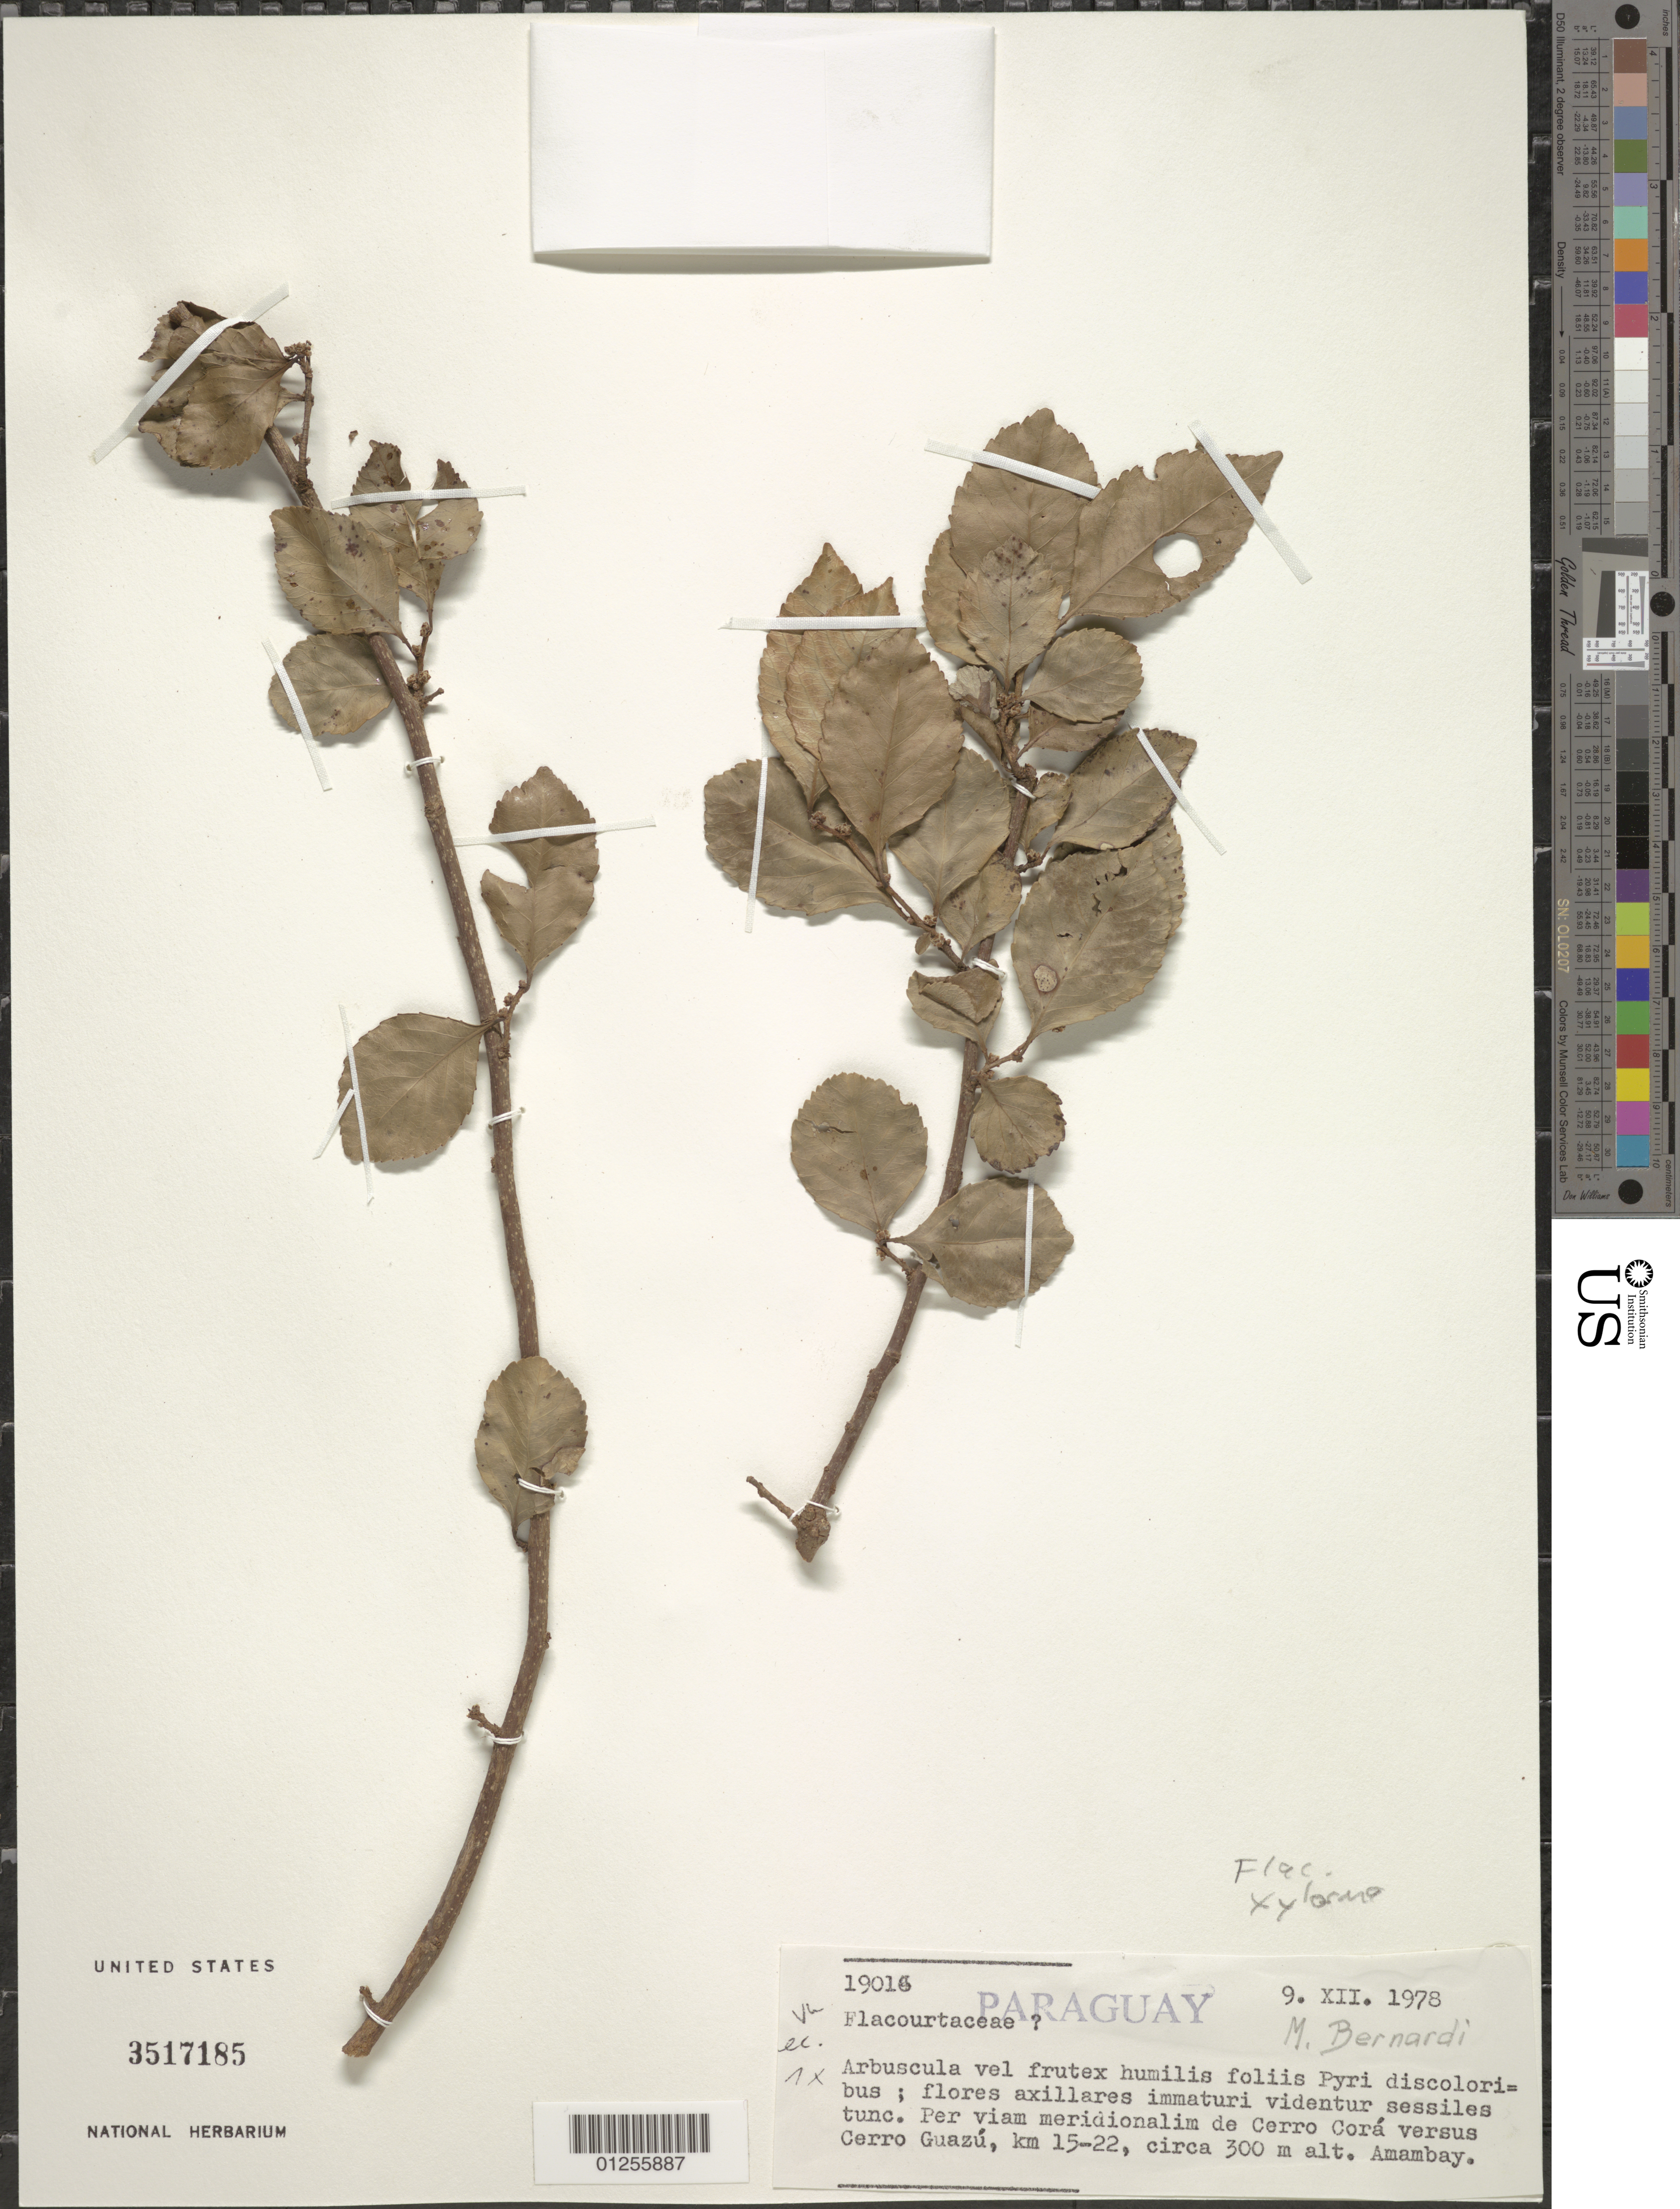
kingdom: Plantae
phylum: Tracheophyta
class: Magnoliopsida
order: Malpighiales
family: Salicaceae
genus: Xylosma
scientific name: Xylosma sp.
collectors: M. Bernardi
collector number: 19016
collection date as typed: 9 December 1978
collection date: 1978-12-09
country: Paraguay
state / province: Amambay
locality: Per viam meridionalim de Cerro Cora versus Cerro Guazu, km 15-22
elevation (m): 300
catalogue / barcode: US 3517185